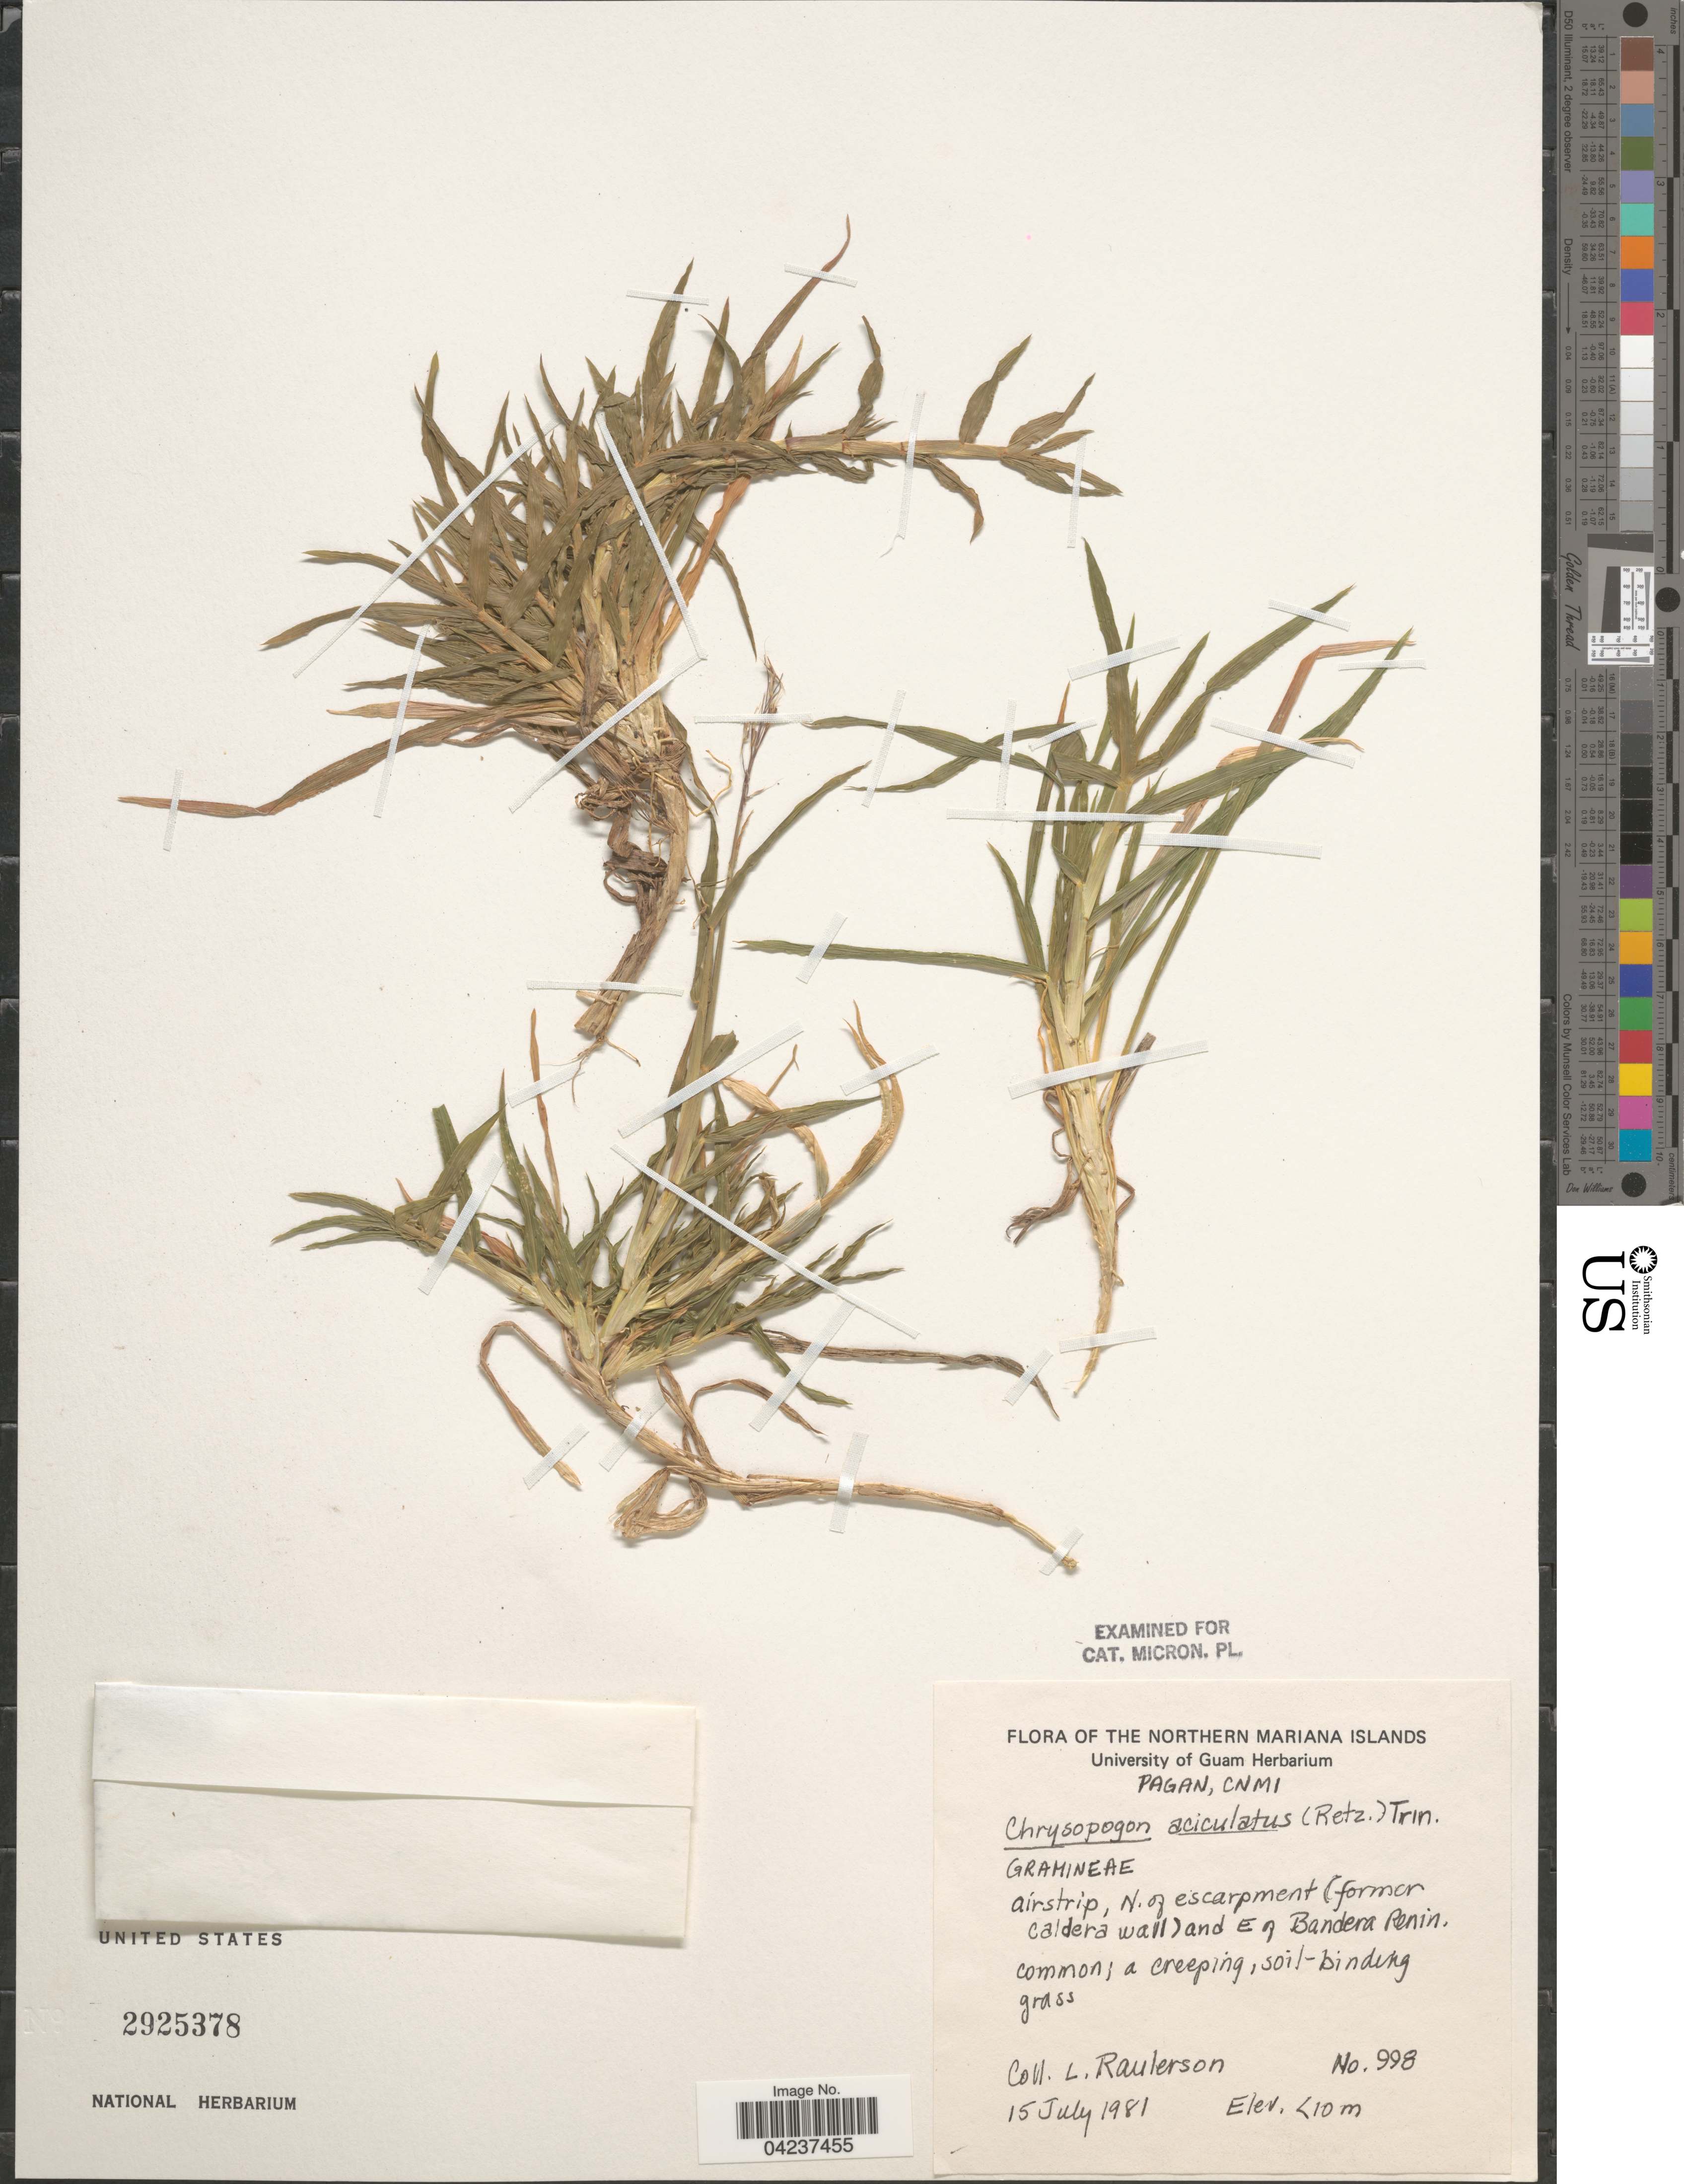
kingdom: Plantae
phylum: Tracheophyta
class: Liliopsida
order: Poales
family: Poaceae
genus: Chrysopogon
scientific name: Chrysopogon aciculatus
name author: (Retz.) Trin.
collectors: L. Raulerson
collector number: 998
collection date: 1981-07-15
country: Northern Mariana Islands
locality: Pagan, CNMI. Airstrip, N. of escarpment (former Caldera wall) and E of Bandera Penin.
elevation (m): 10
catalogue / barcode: US 2925378